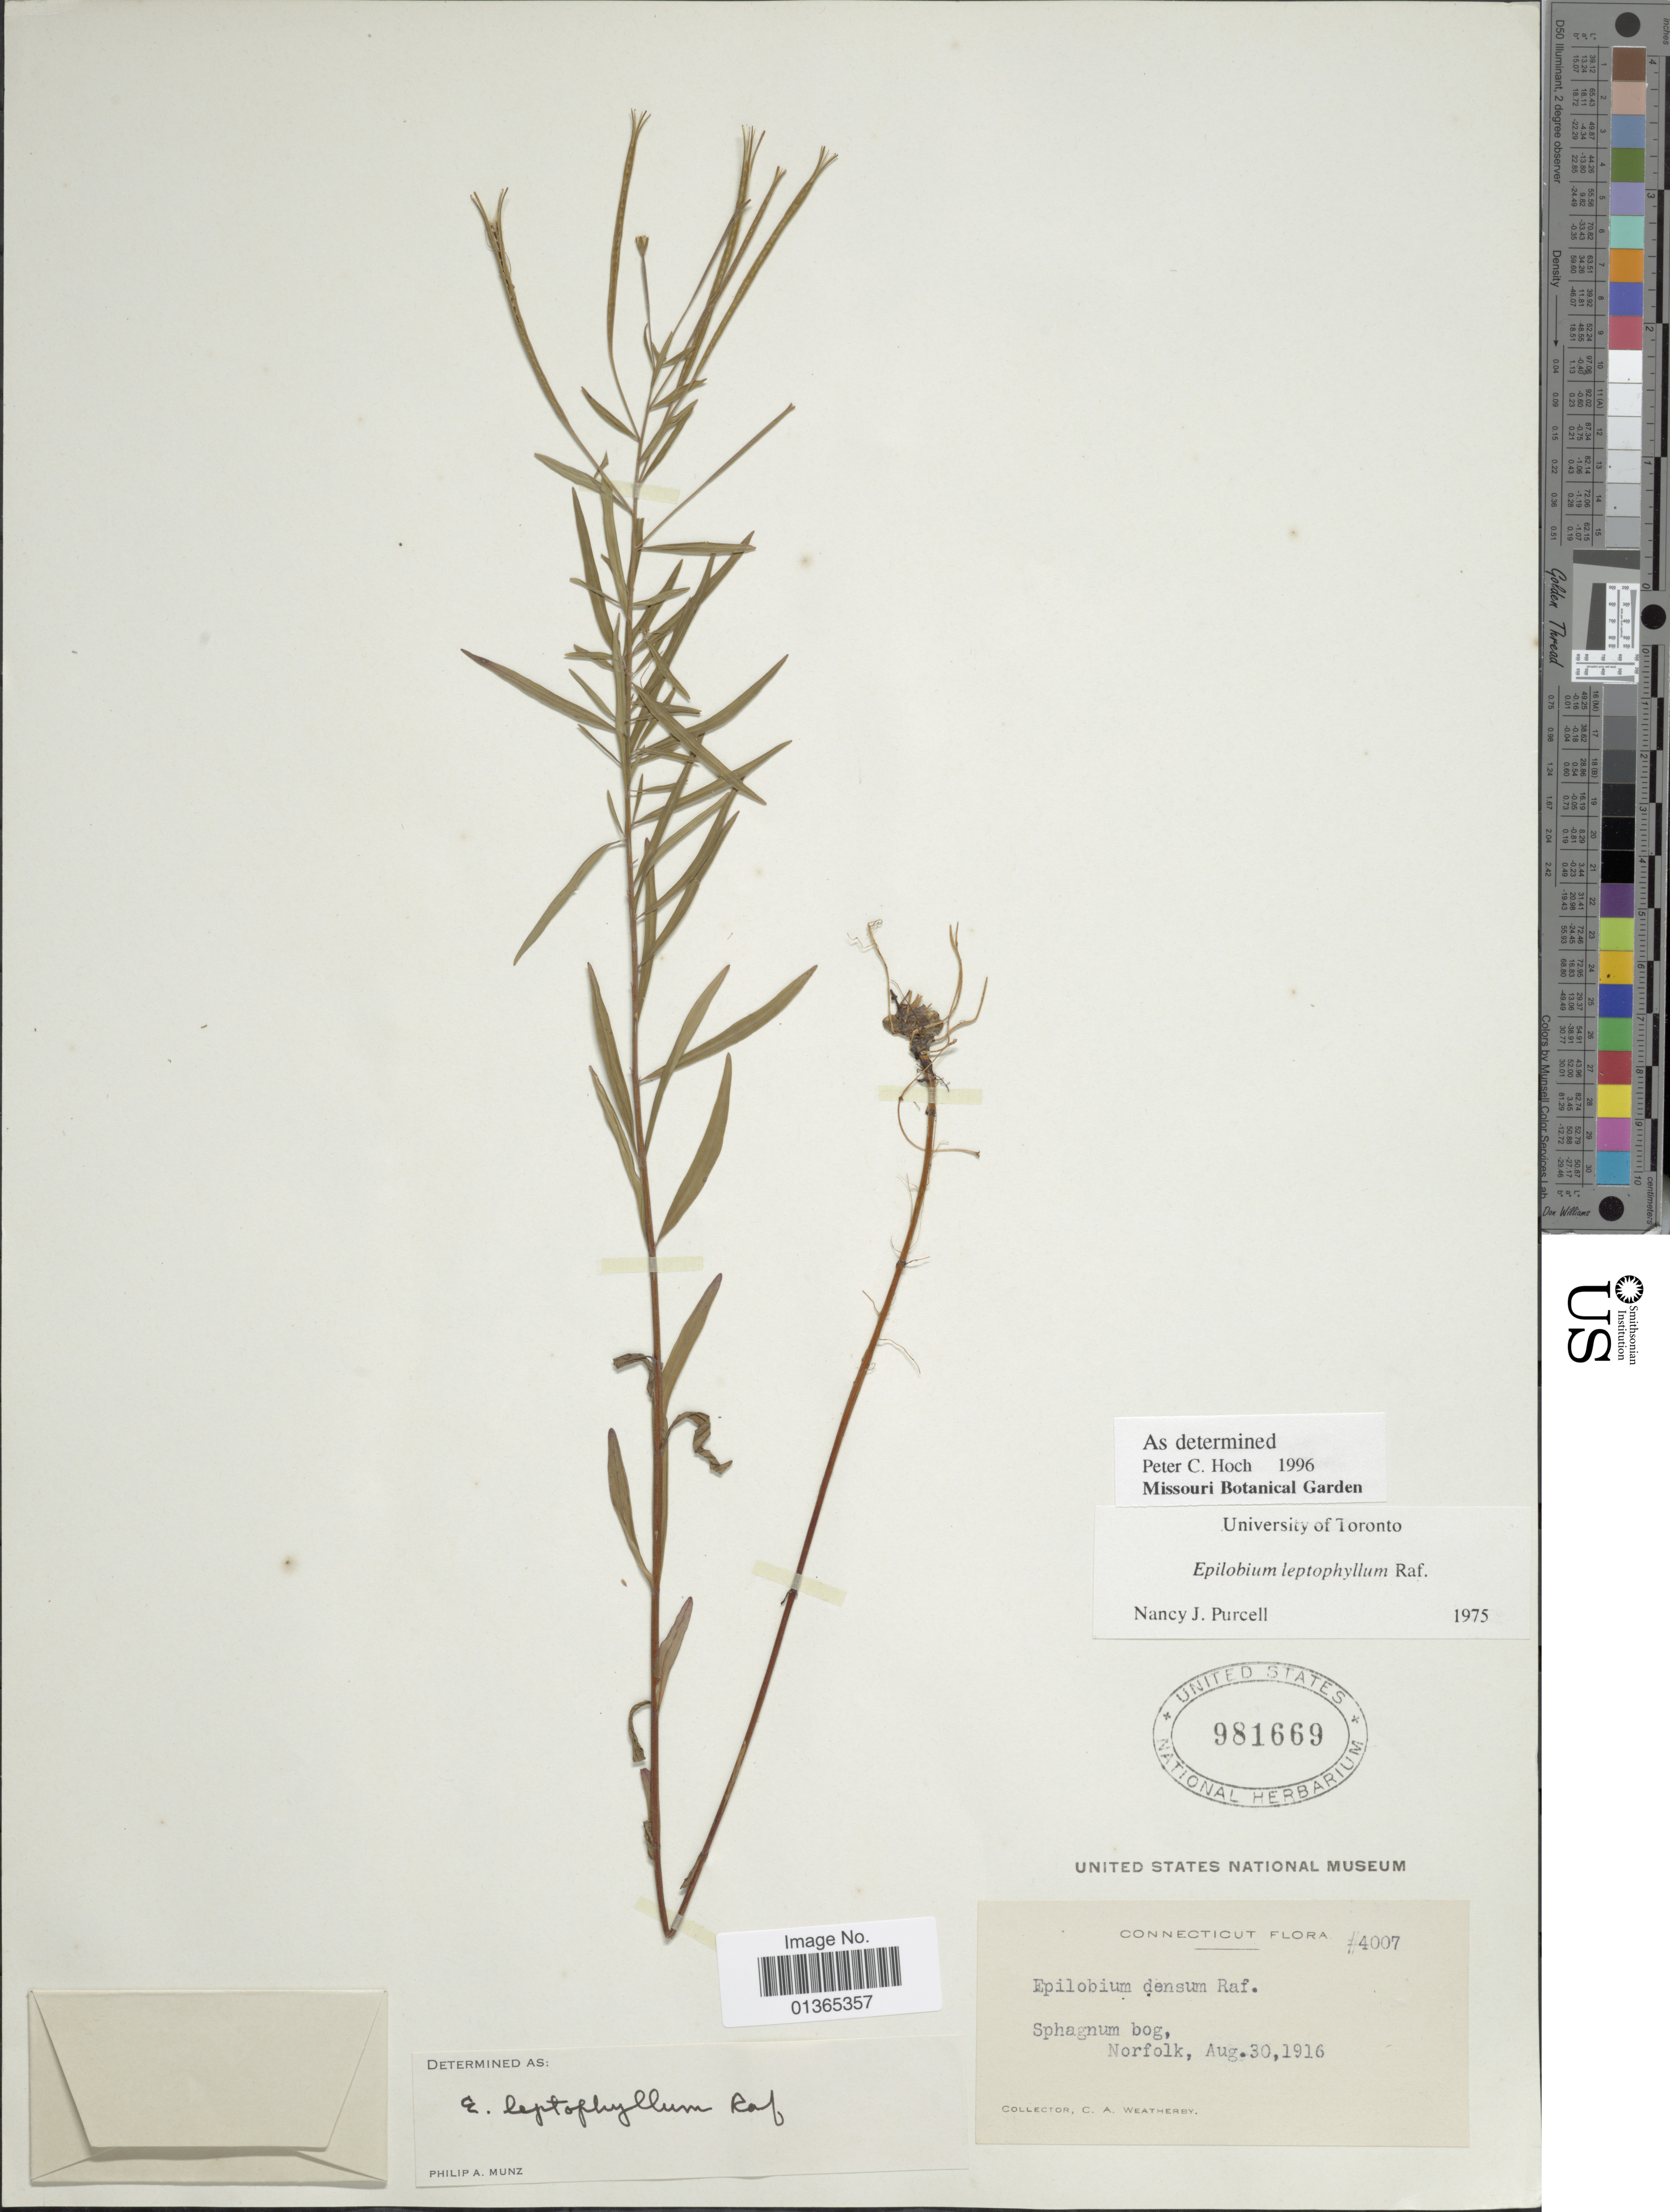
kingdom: Plantae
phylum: Tracheophyta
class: Magnoliopsida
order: Myrtales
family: Onagraceae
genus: Epilobium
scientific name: Epilobium leptophyllum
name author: Raf.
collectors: C. A. Weatherby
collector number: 4007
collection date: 1916-08-30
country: United States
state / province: Connecticut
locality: Sphagnum bog, Norfolk.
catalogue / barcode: US 981669